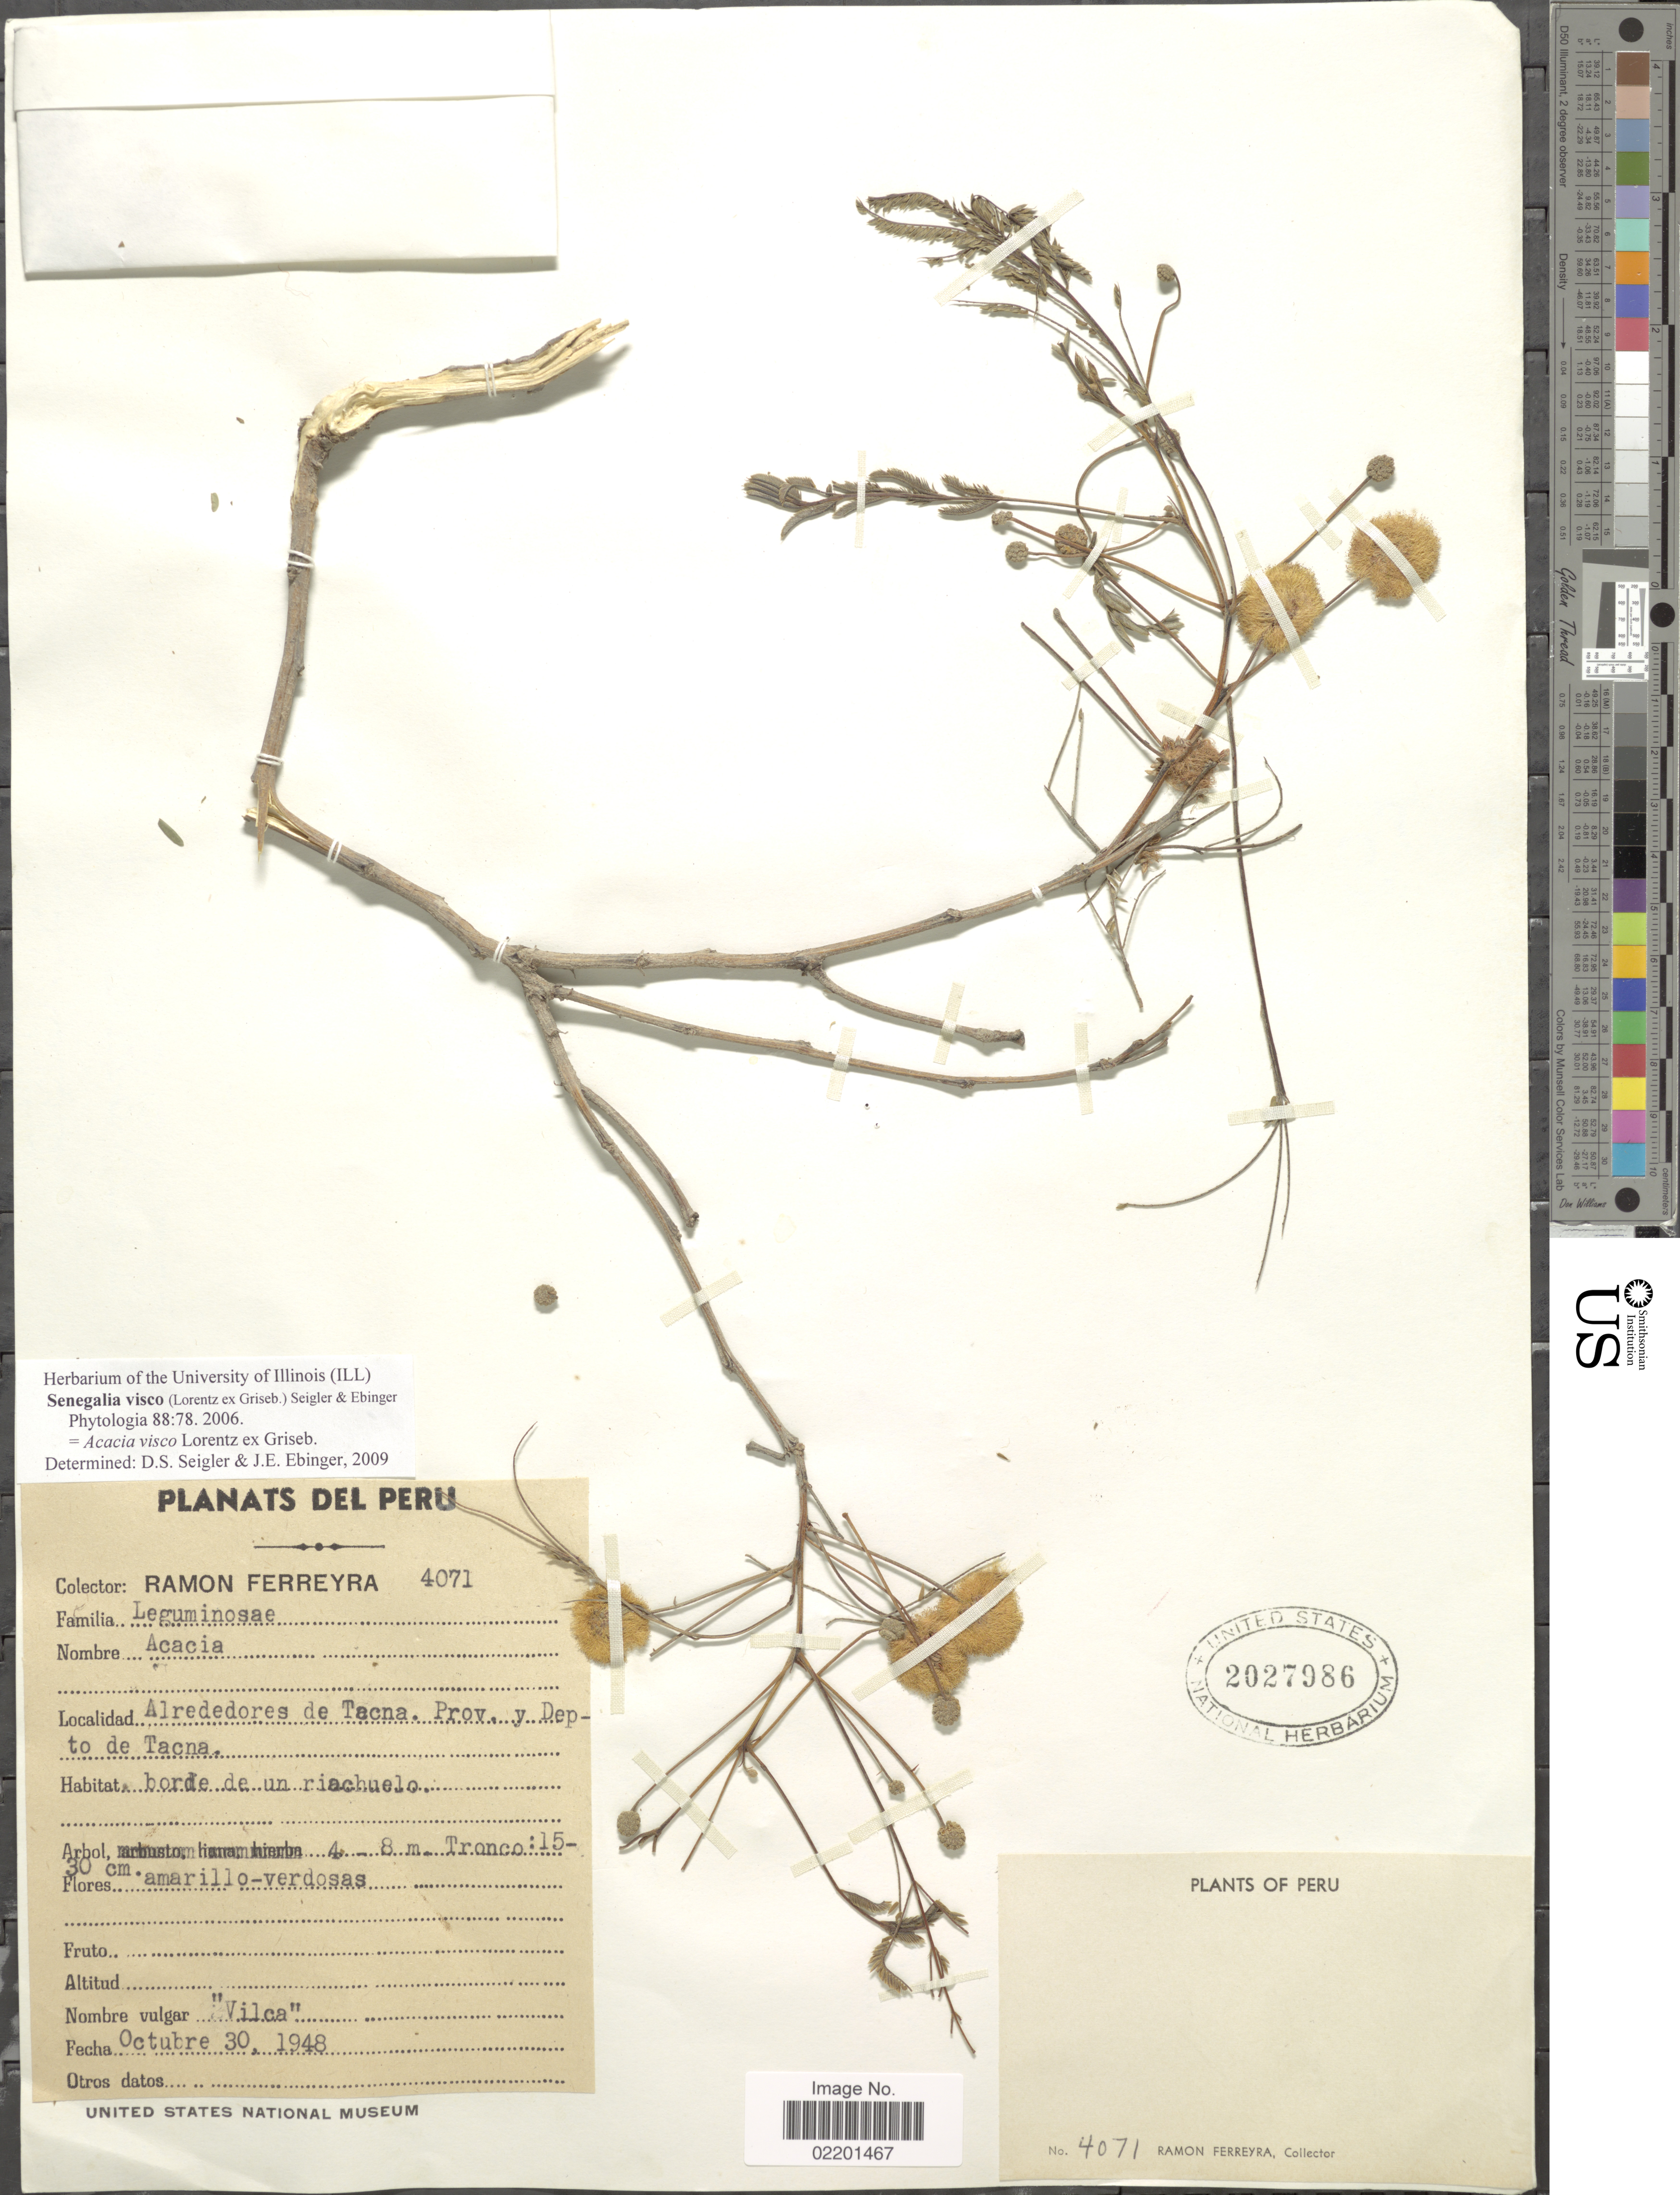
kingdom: Plantae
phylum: Tracheophyta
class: Magnoliopsida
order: Fabales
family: Fabaceae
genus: Parasenegalia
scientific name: Parasenegalia visco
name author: (Lorentz ex Griseb.) Seigler & Ebinger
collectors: R. A. Ferreyra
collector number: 4071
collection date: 1948-10-30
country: Peru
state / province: Tacna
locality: Alrededores de Tacna, Prov. y Dep. de Tacna.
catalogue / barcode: US 2027986